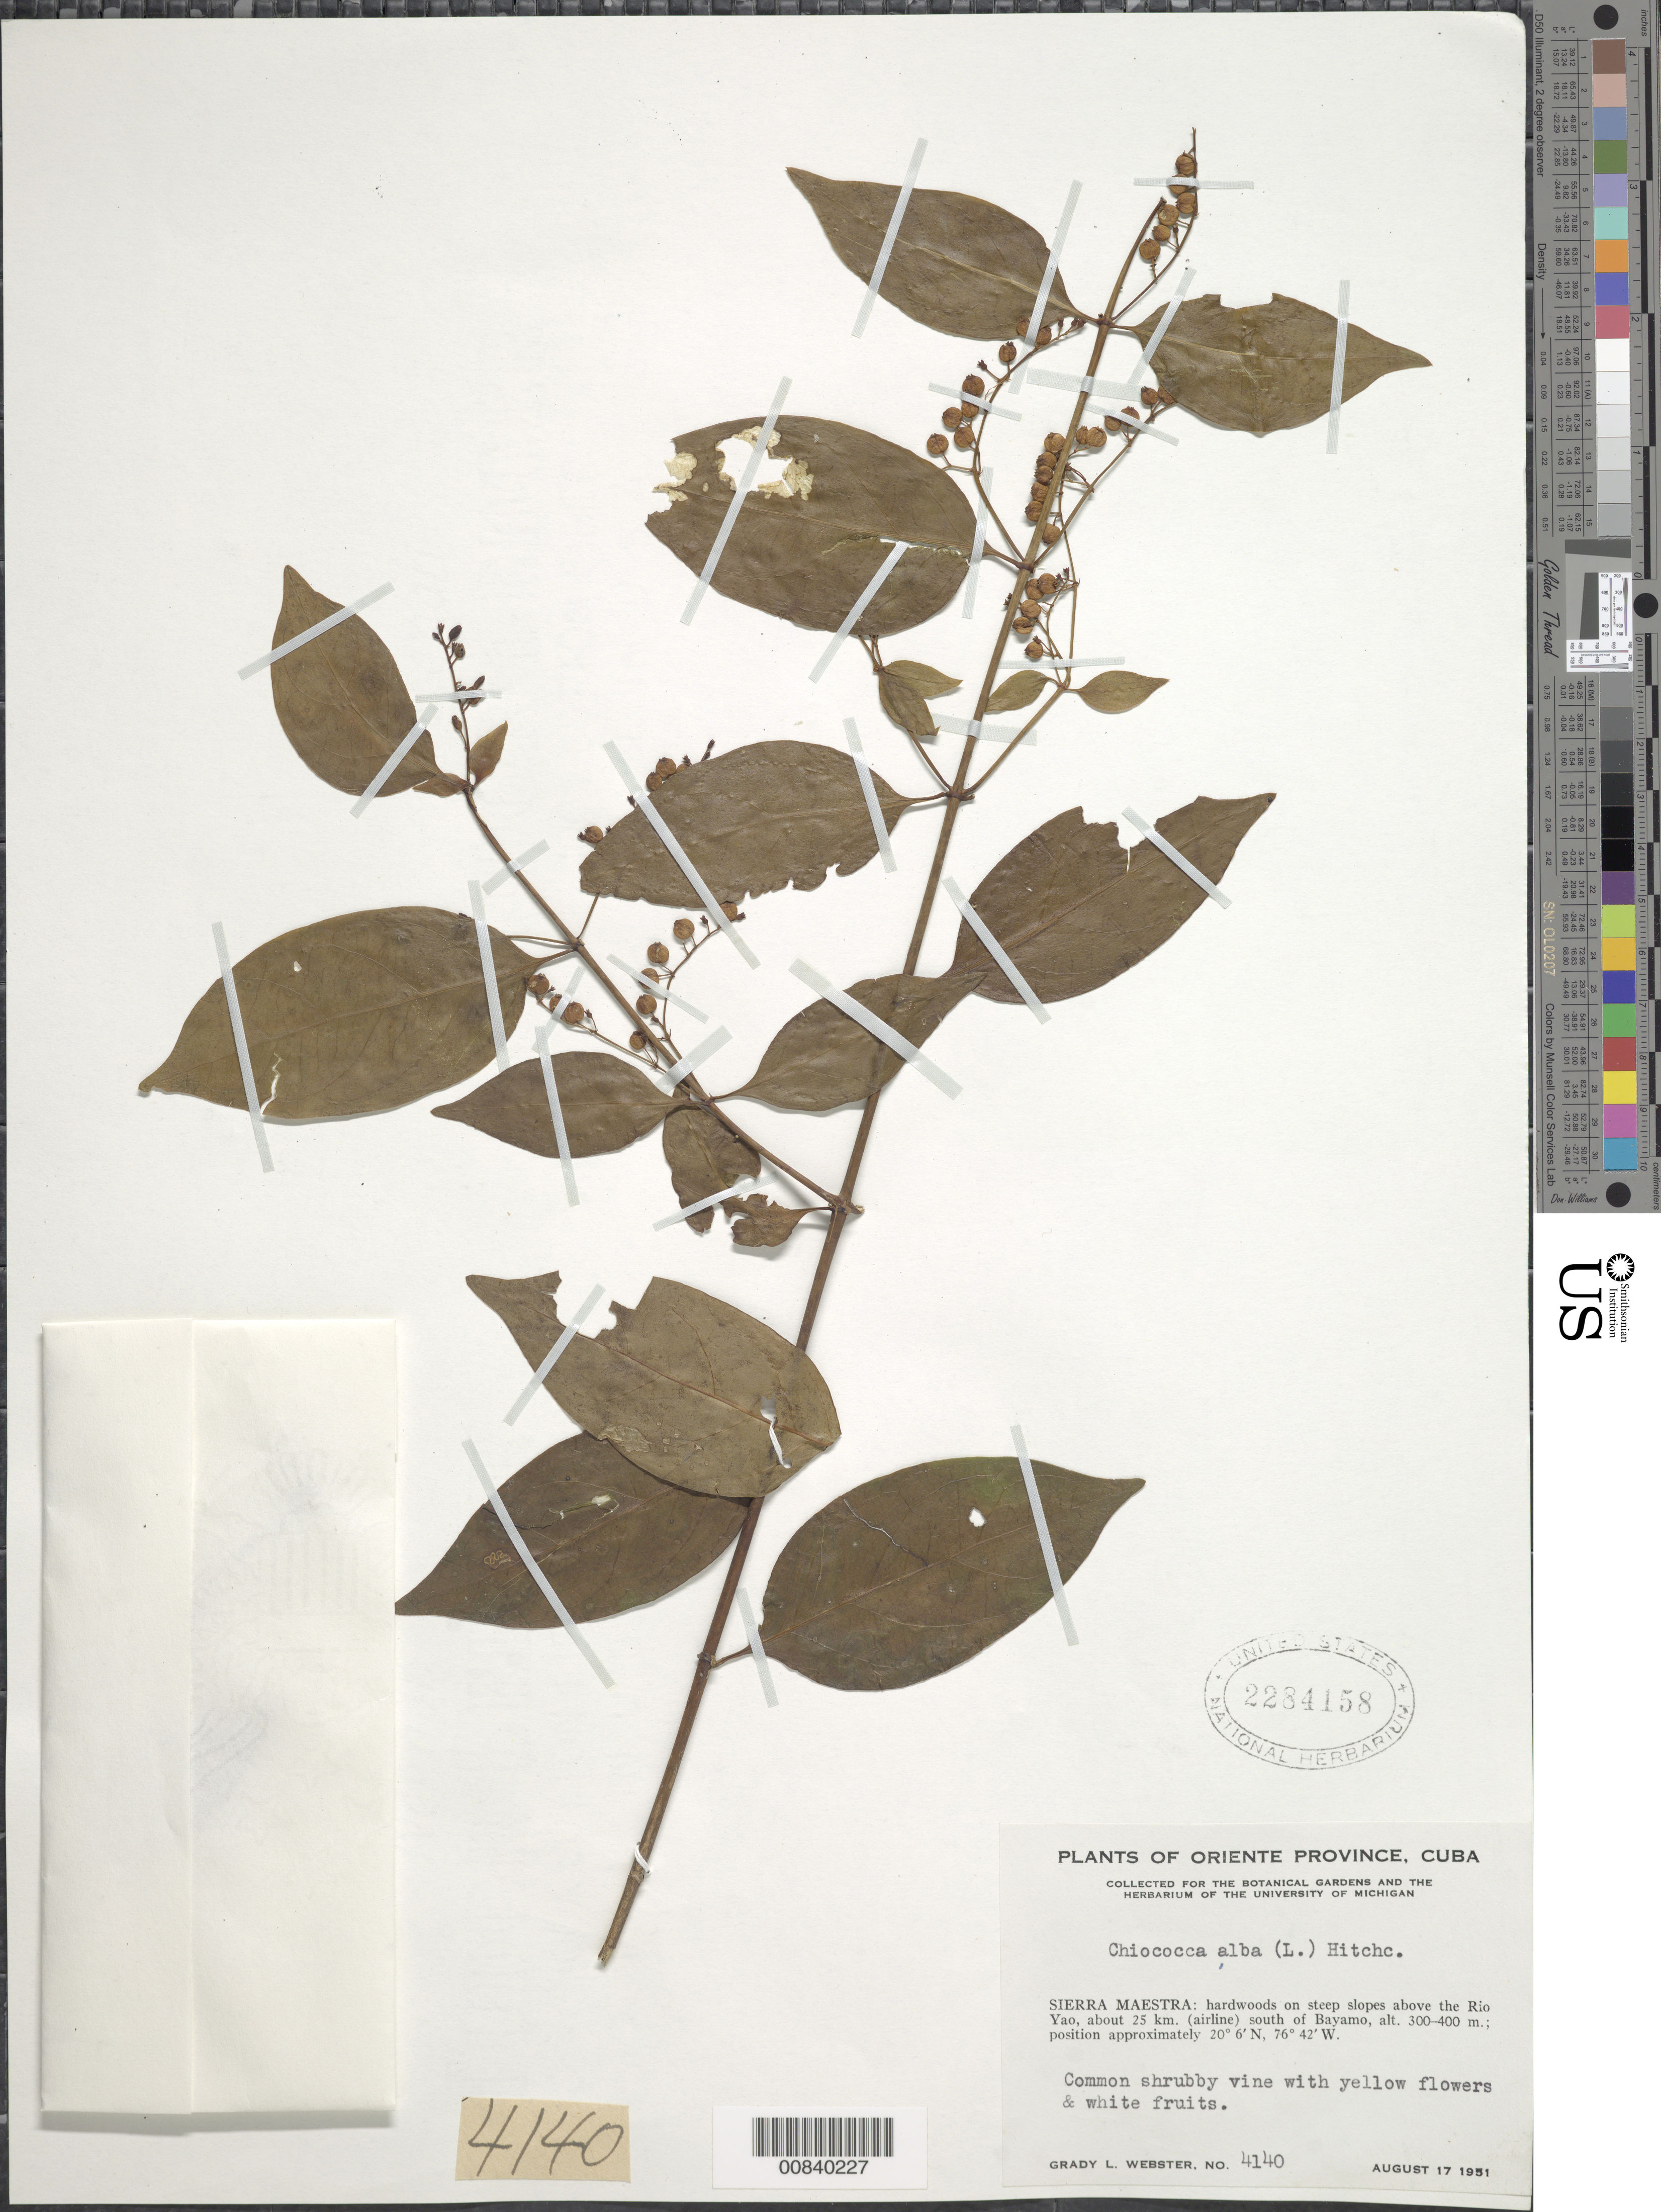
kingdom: Plantae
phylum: Tracheophyta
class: Magnoliopsida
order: Gentianales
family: Rubiaceae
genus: Chiococca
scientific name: Chiococca alba subsp. alba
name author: (L.) Hitchc.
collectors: G. L. Webster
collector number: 4140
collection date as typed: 17 Aug 1951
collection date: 1951-08-17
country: Cuba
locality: Sierra Maestra, above the Rio Yao, about 25 km (airline) south of Bayamo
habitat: Hardwoods on steep slopes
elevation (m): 300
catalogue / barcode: US 2284158